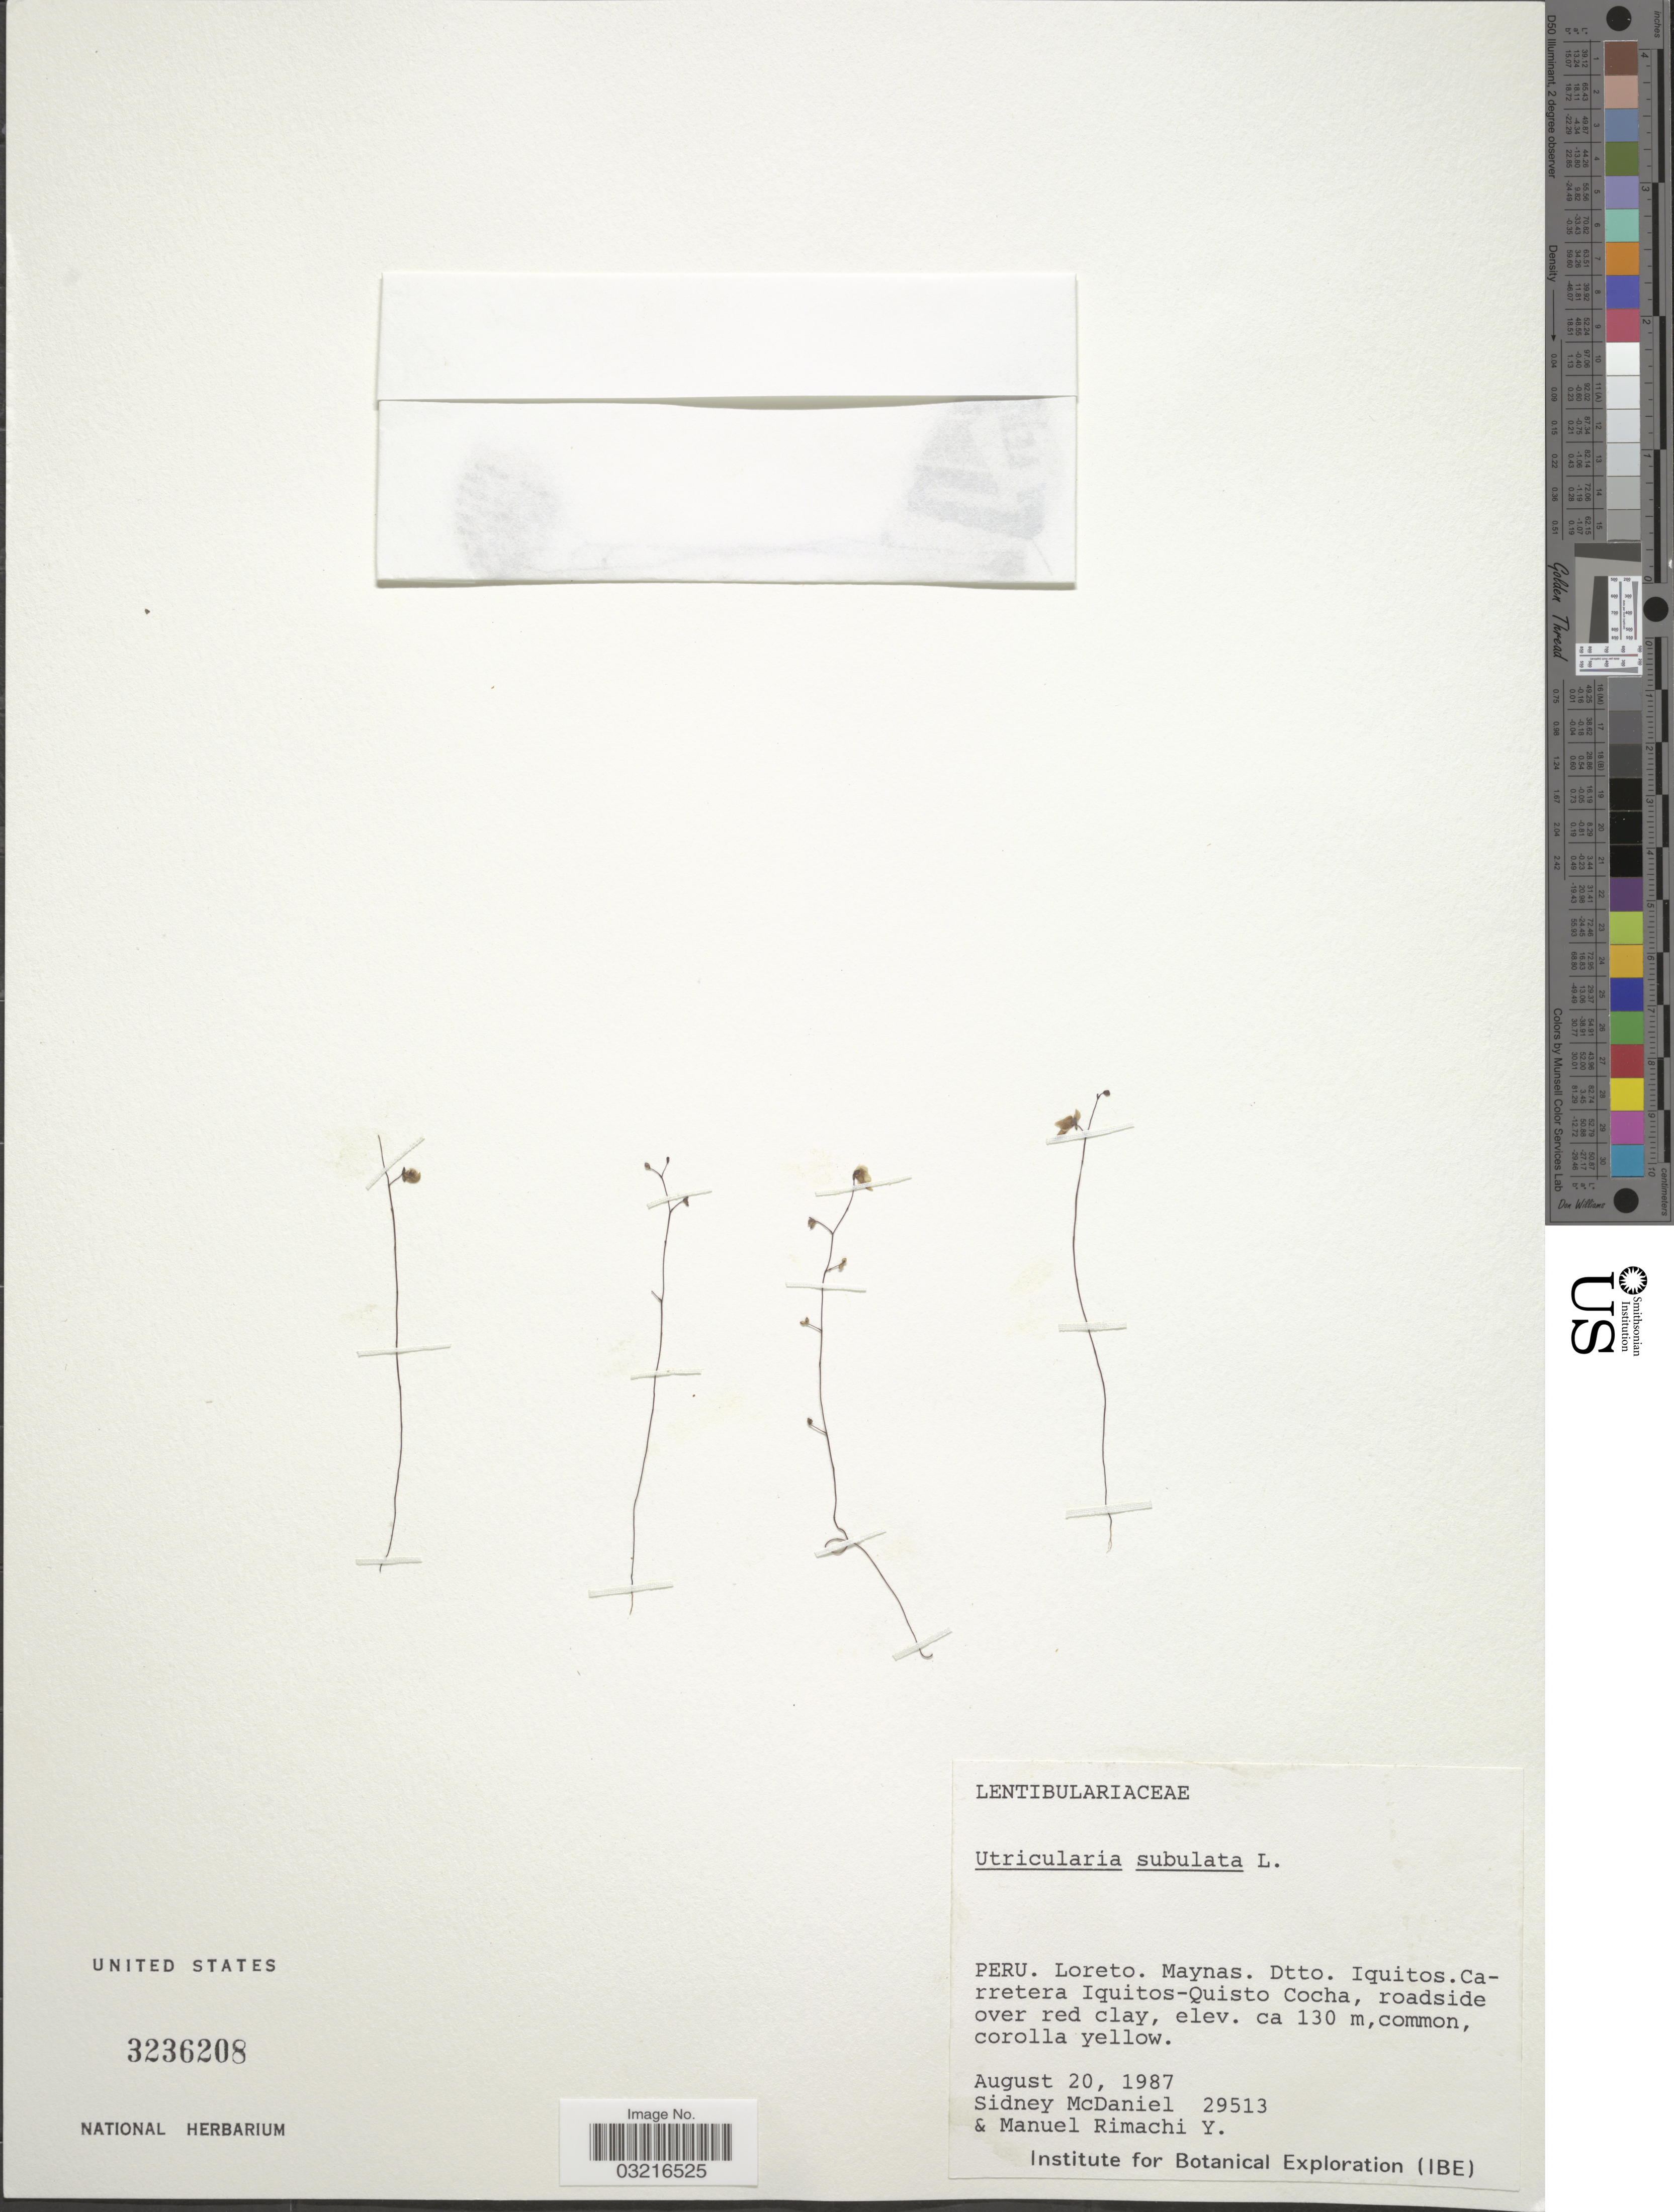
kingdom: Plantae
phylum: Tracheophyta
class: Magnoliopsida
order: Lamiales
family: Lentibulariaceae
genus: Utricularia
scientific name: Utricularia subulata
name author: L.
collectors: S. McDaniel & M. Rimachi Y.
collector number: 29513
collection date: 1987-08-20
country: Peru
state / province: Loreto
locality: Maynas. Dtto. Iquitos. Carretera Iquitos-Quisto Cocha, roadside over red clay.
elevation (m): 130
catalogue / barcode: US 3236208